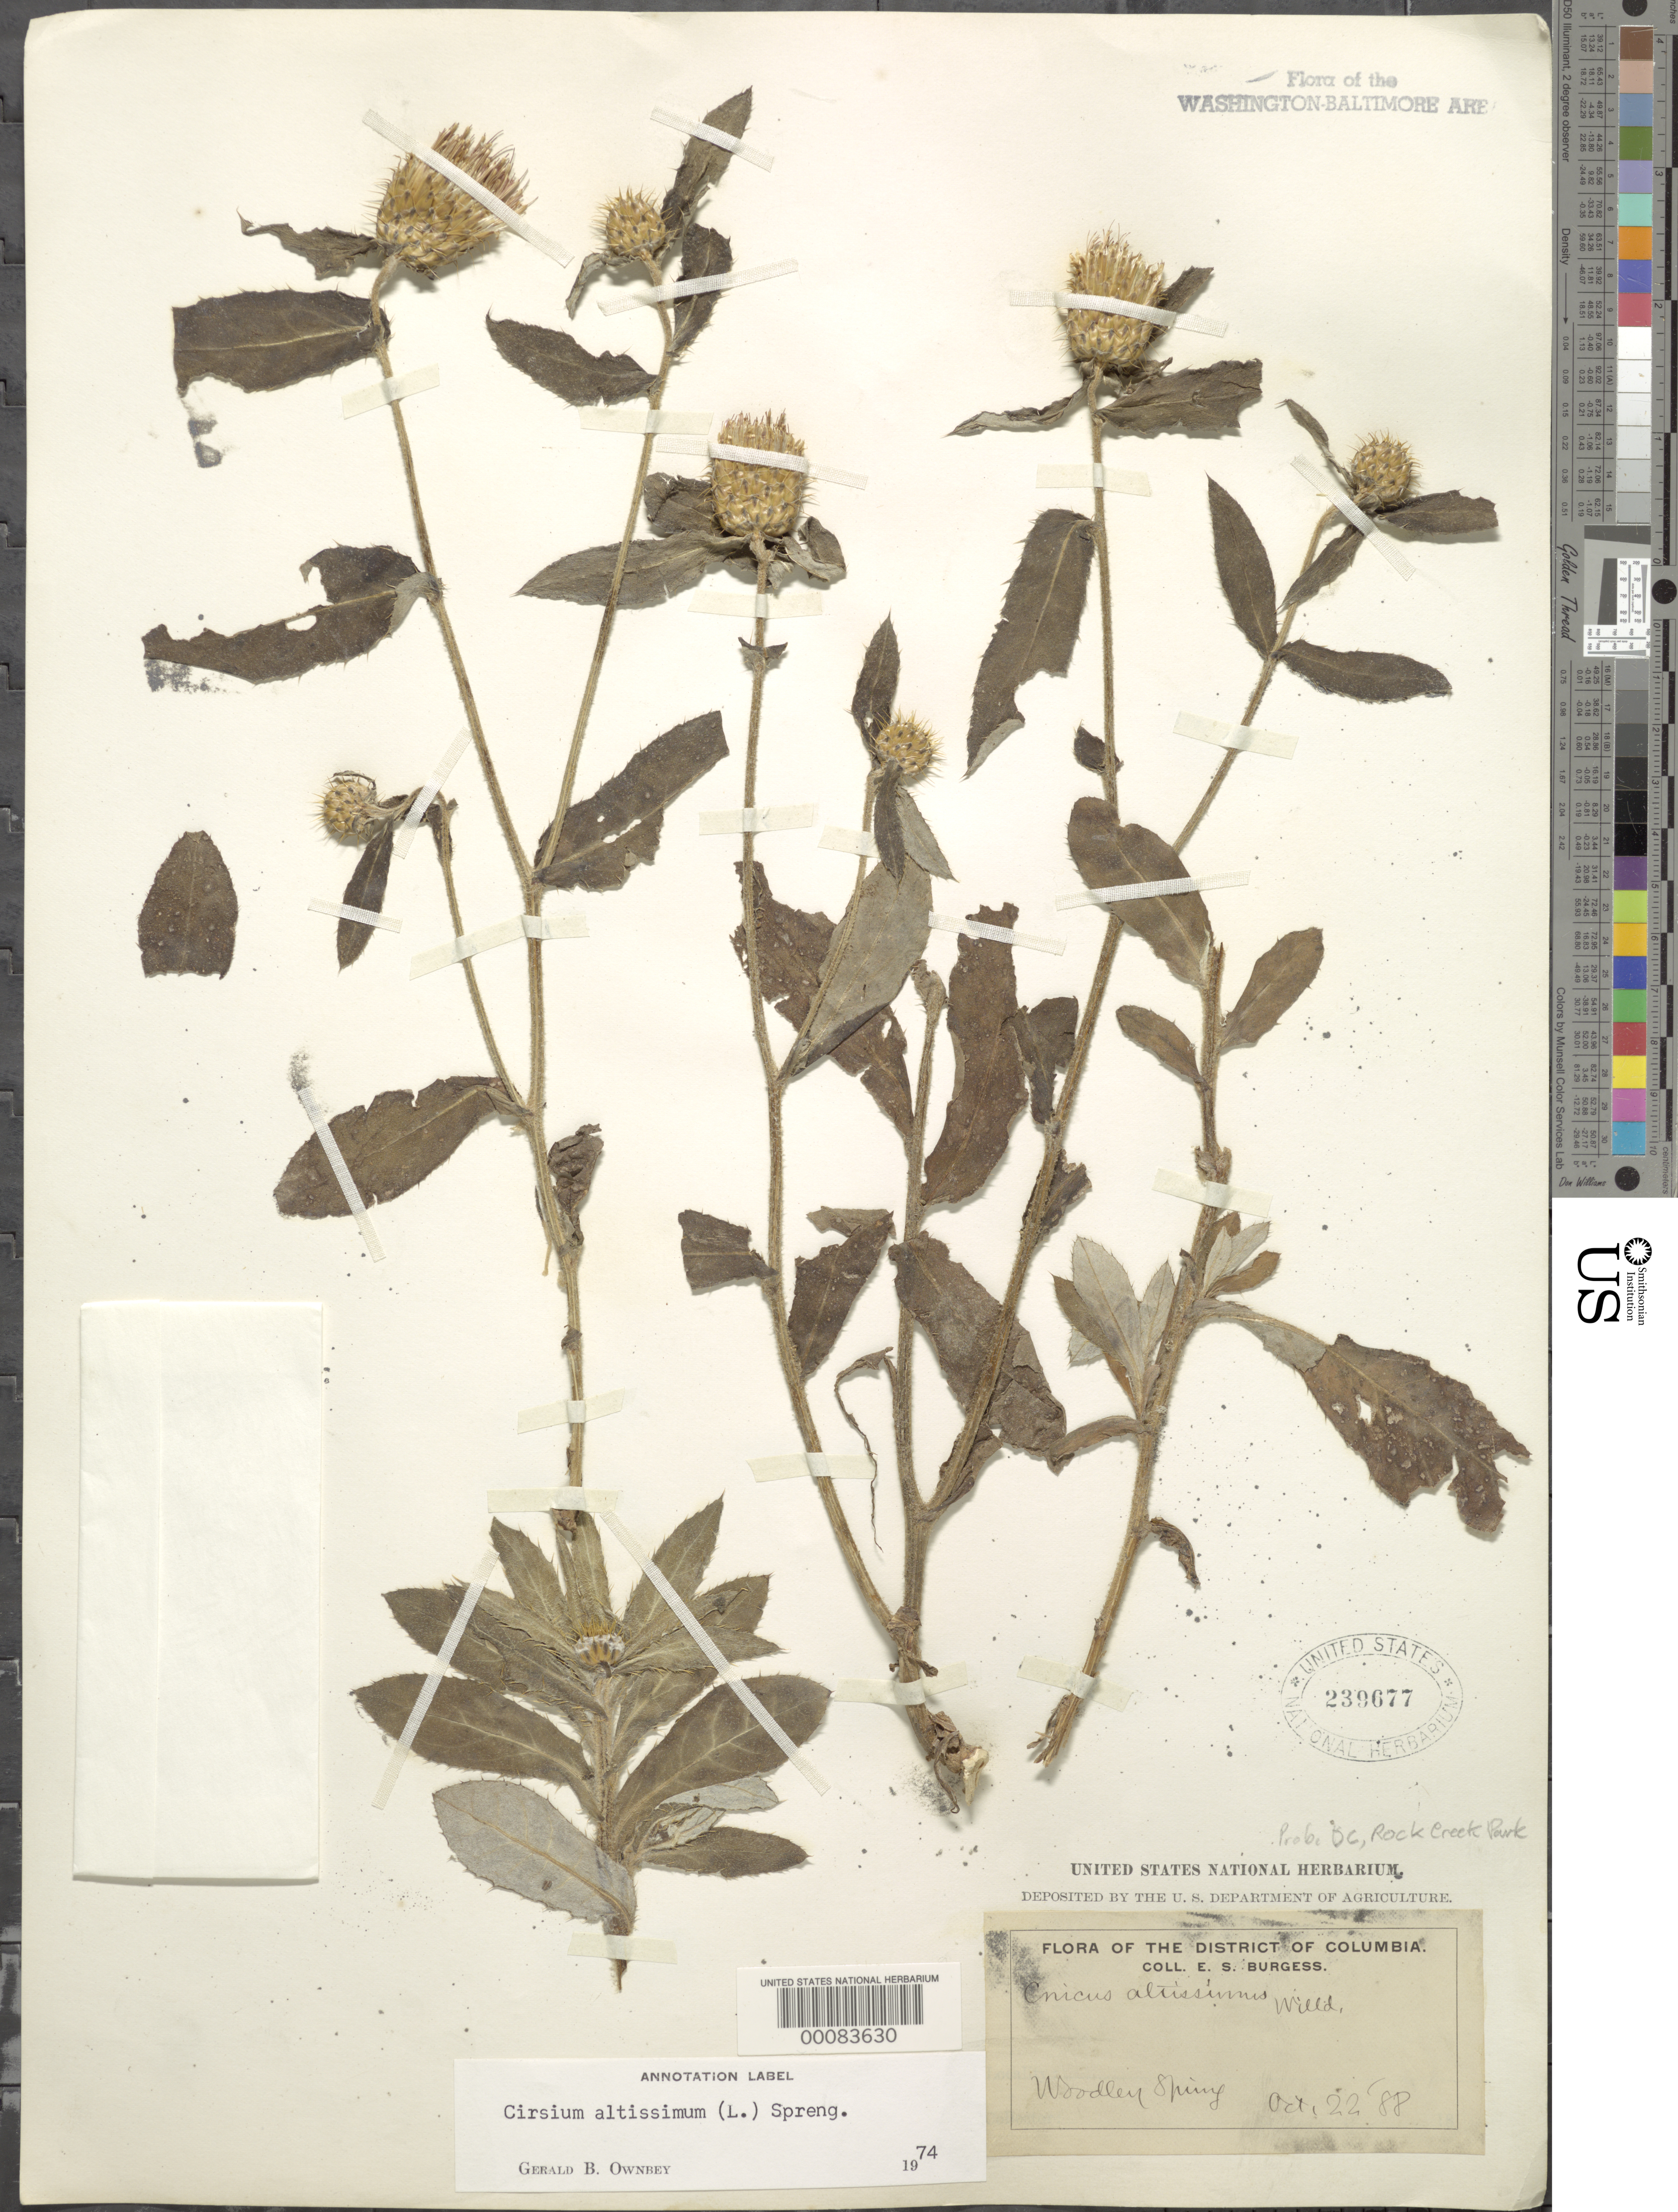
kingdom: Plantae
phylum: Tracheophyta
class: Magnoliopsida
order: Asterales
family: Asteraceae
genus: Cirsium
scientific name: Cirsium altissimum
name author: (L.) Hill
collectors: E. Burgess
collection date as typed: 22 Oct 1888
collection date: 1888-10-22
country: United States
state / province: District of Columbia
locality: Woodley Spring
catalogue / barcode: US 239677